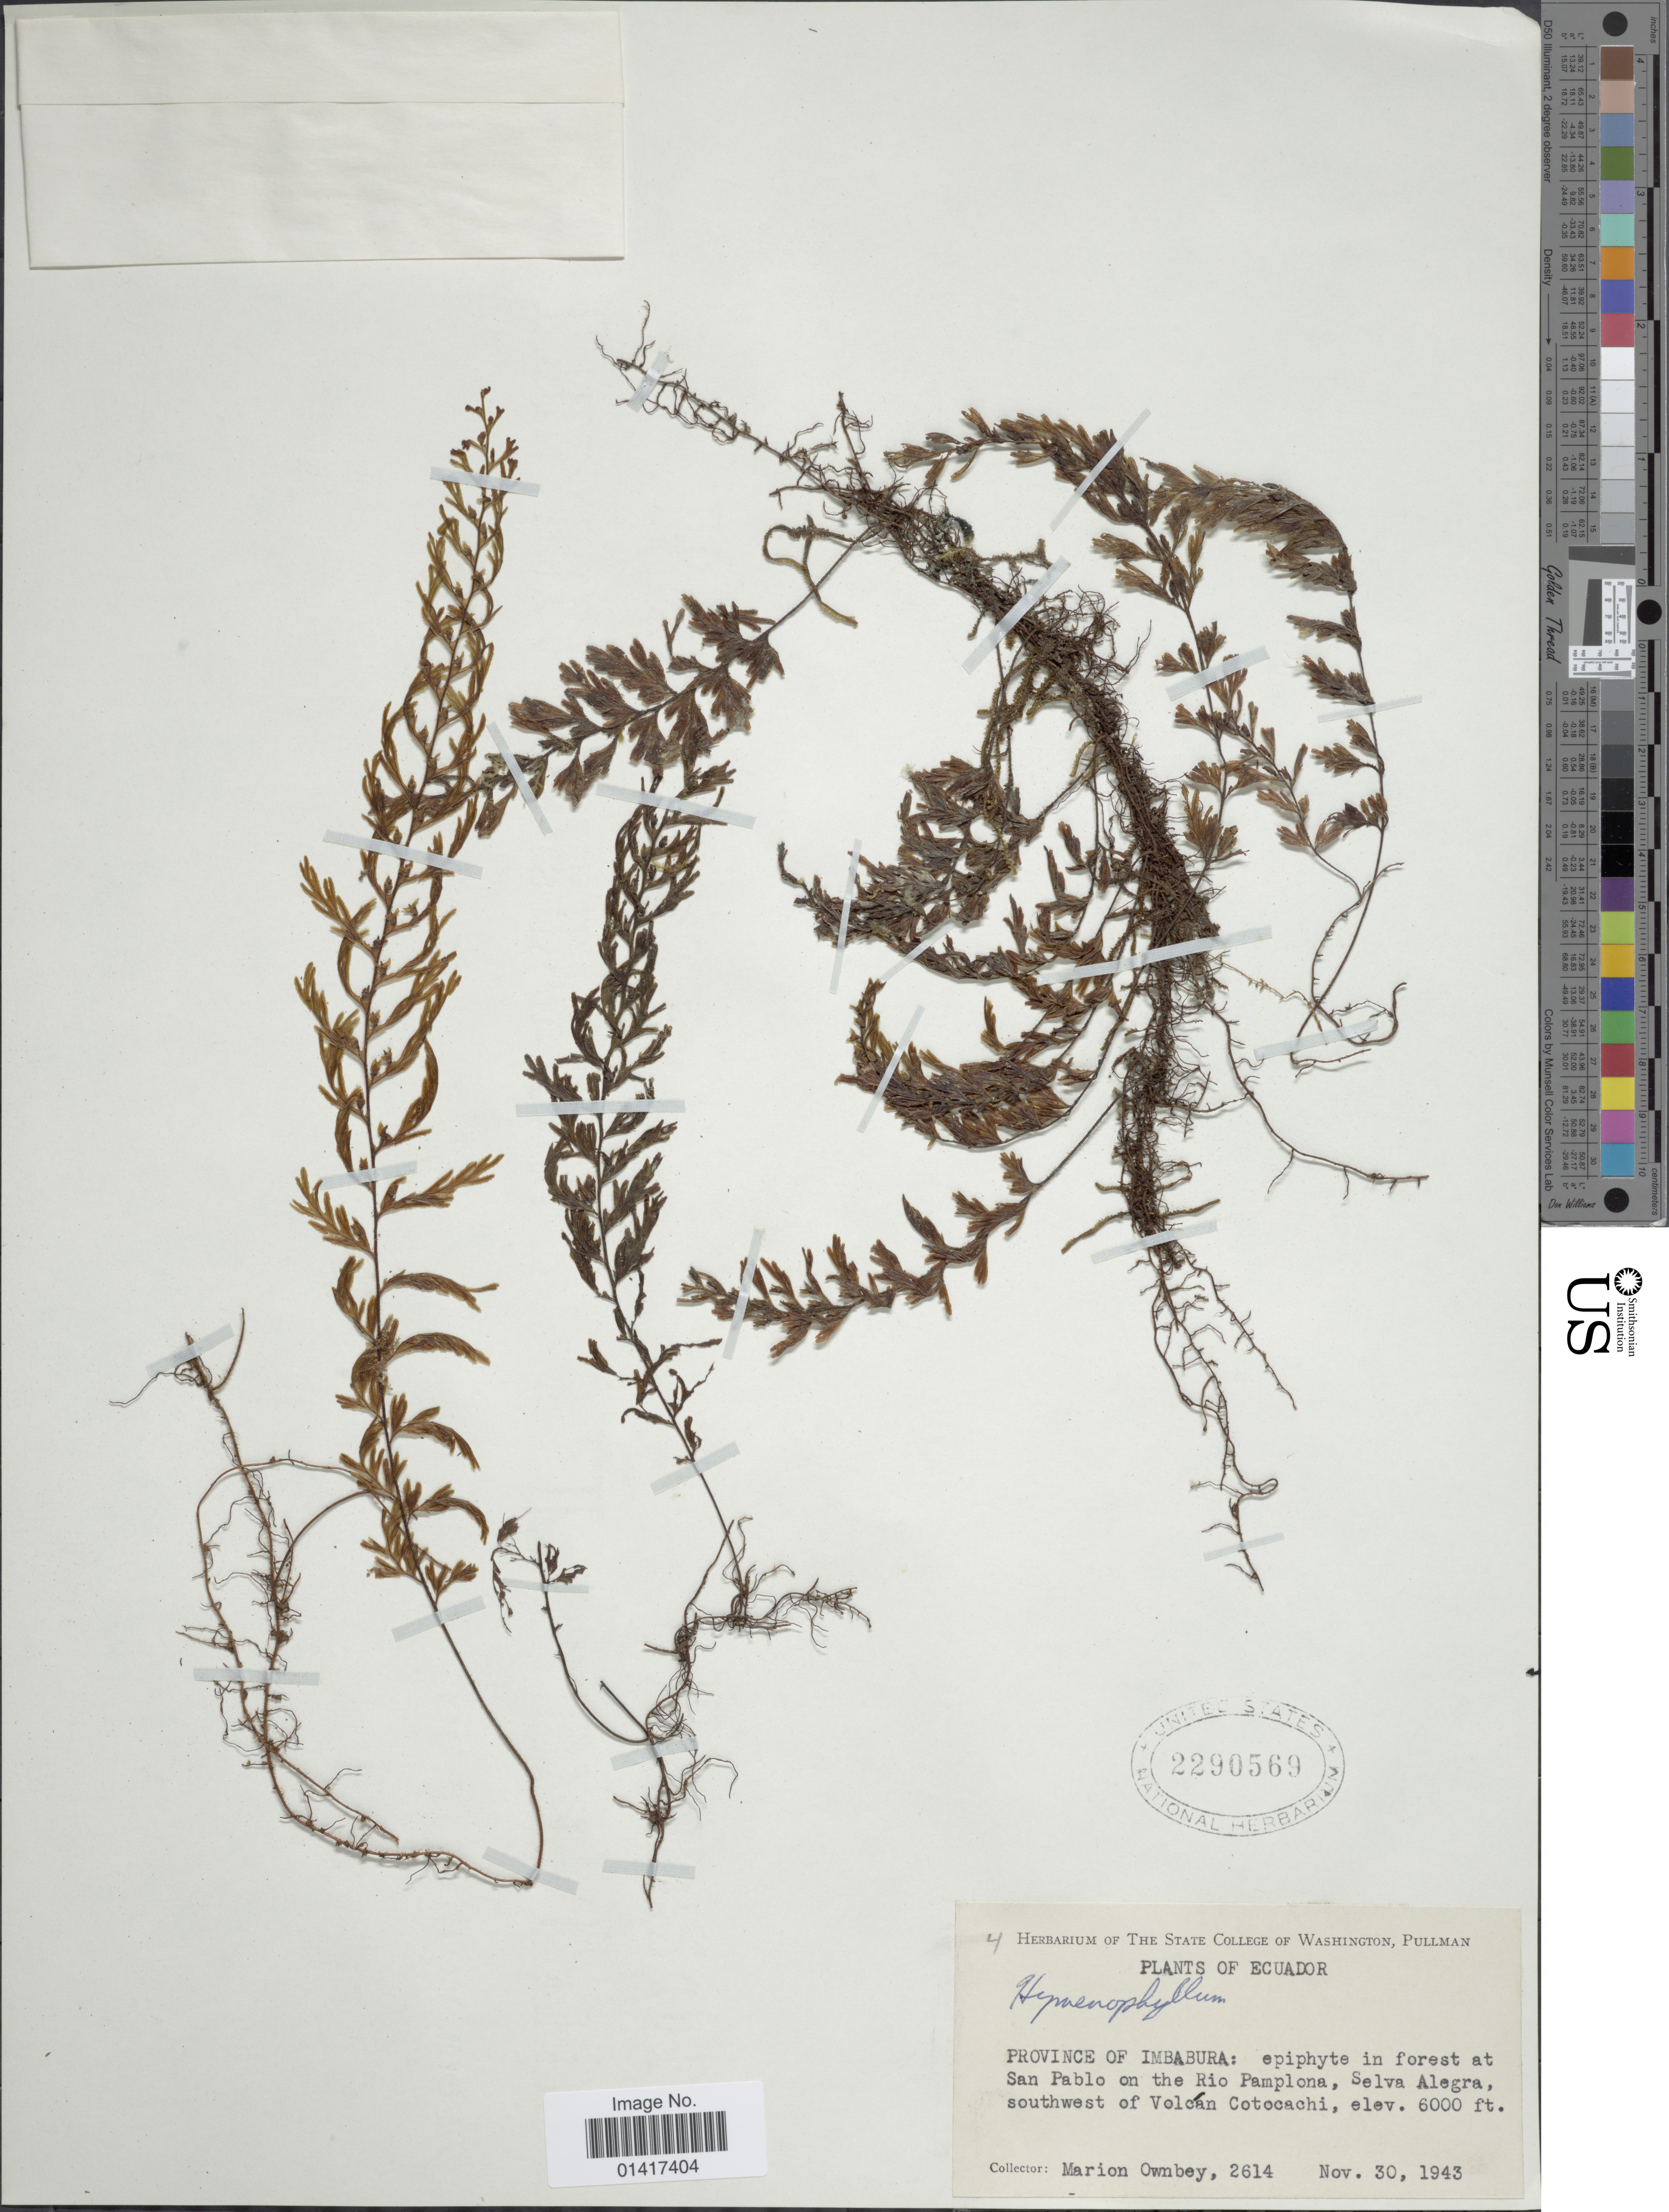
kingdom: Plantae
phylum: Tracheophyta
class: Polypodiopsida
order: Hymenophyllales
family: Hymenophyllaceae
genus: Hymenophyllum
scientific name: Hymenophyllum sp.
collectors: F. M. Ownbey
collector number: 2614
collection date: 1943-11-30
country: Ecuador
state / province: Imbabura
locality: Province of Imbabura: epiphyte in forest at San Pablo on the Rio Pamplona, Selva Alegra, southwest of Volcan Cotocachi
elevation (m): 1829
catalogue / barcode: US 2290569